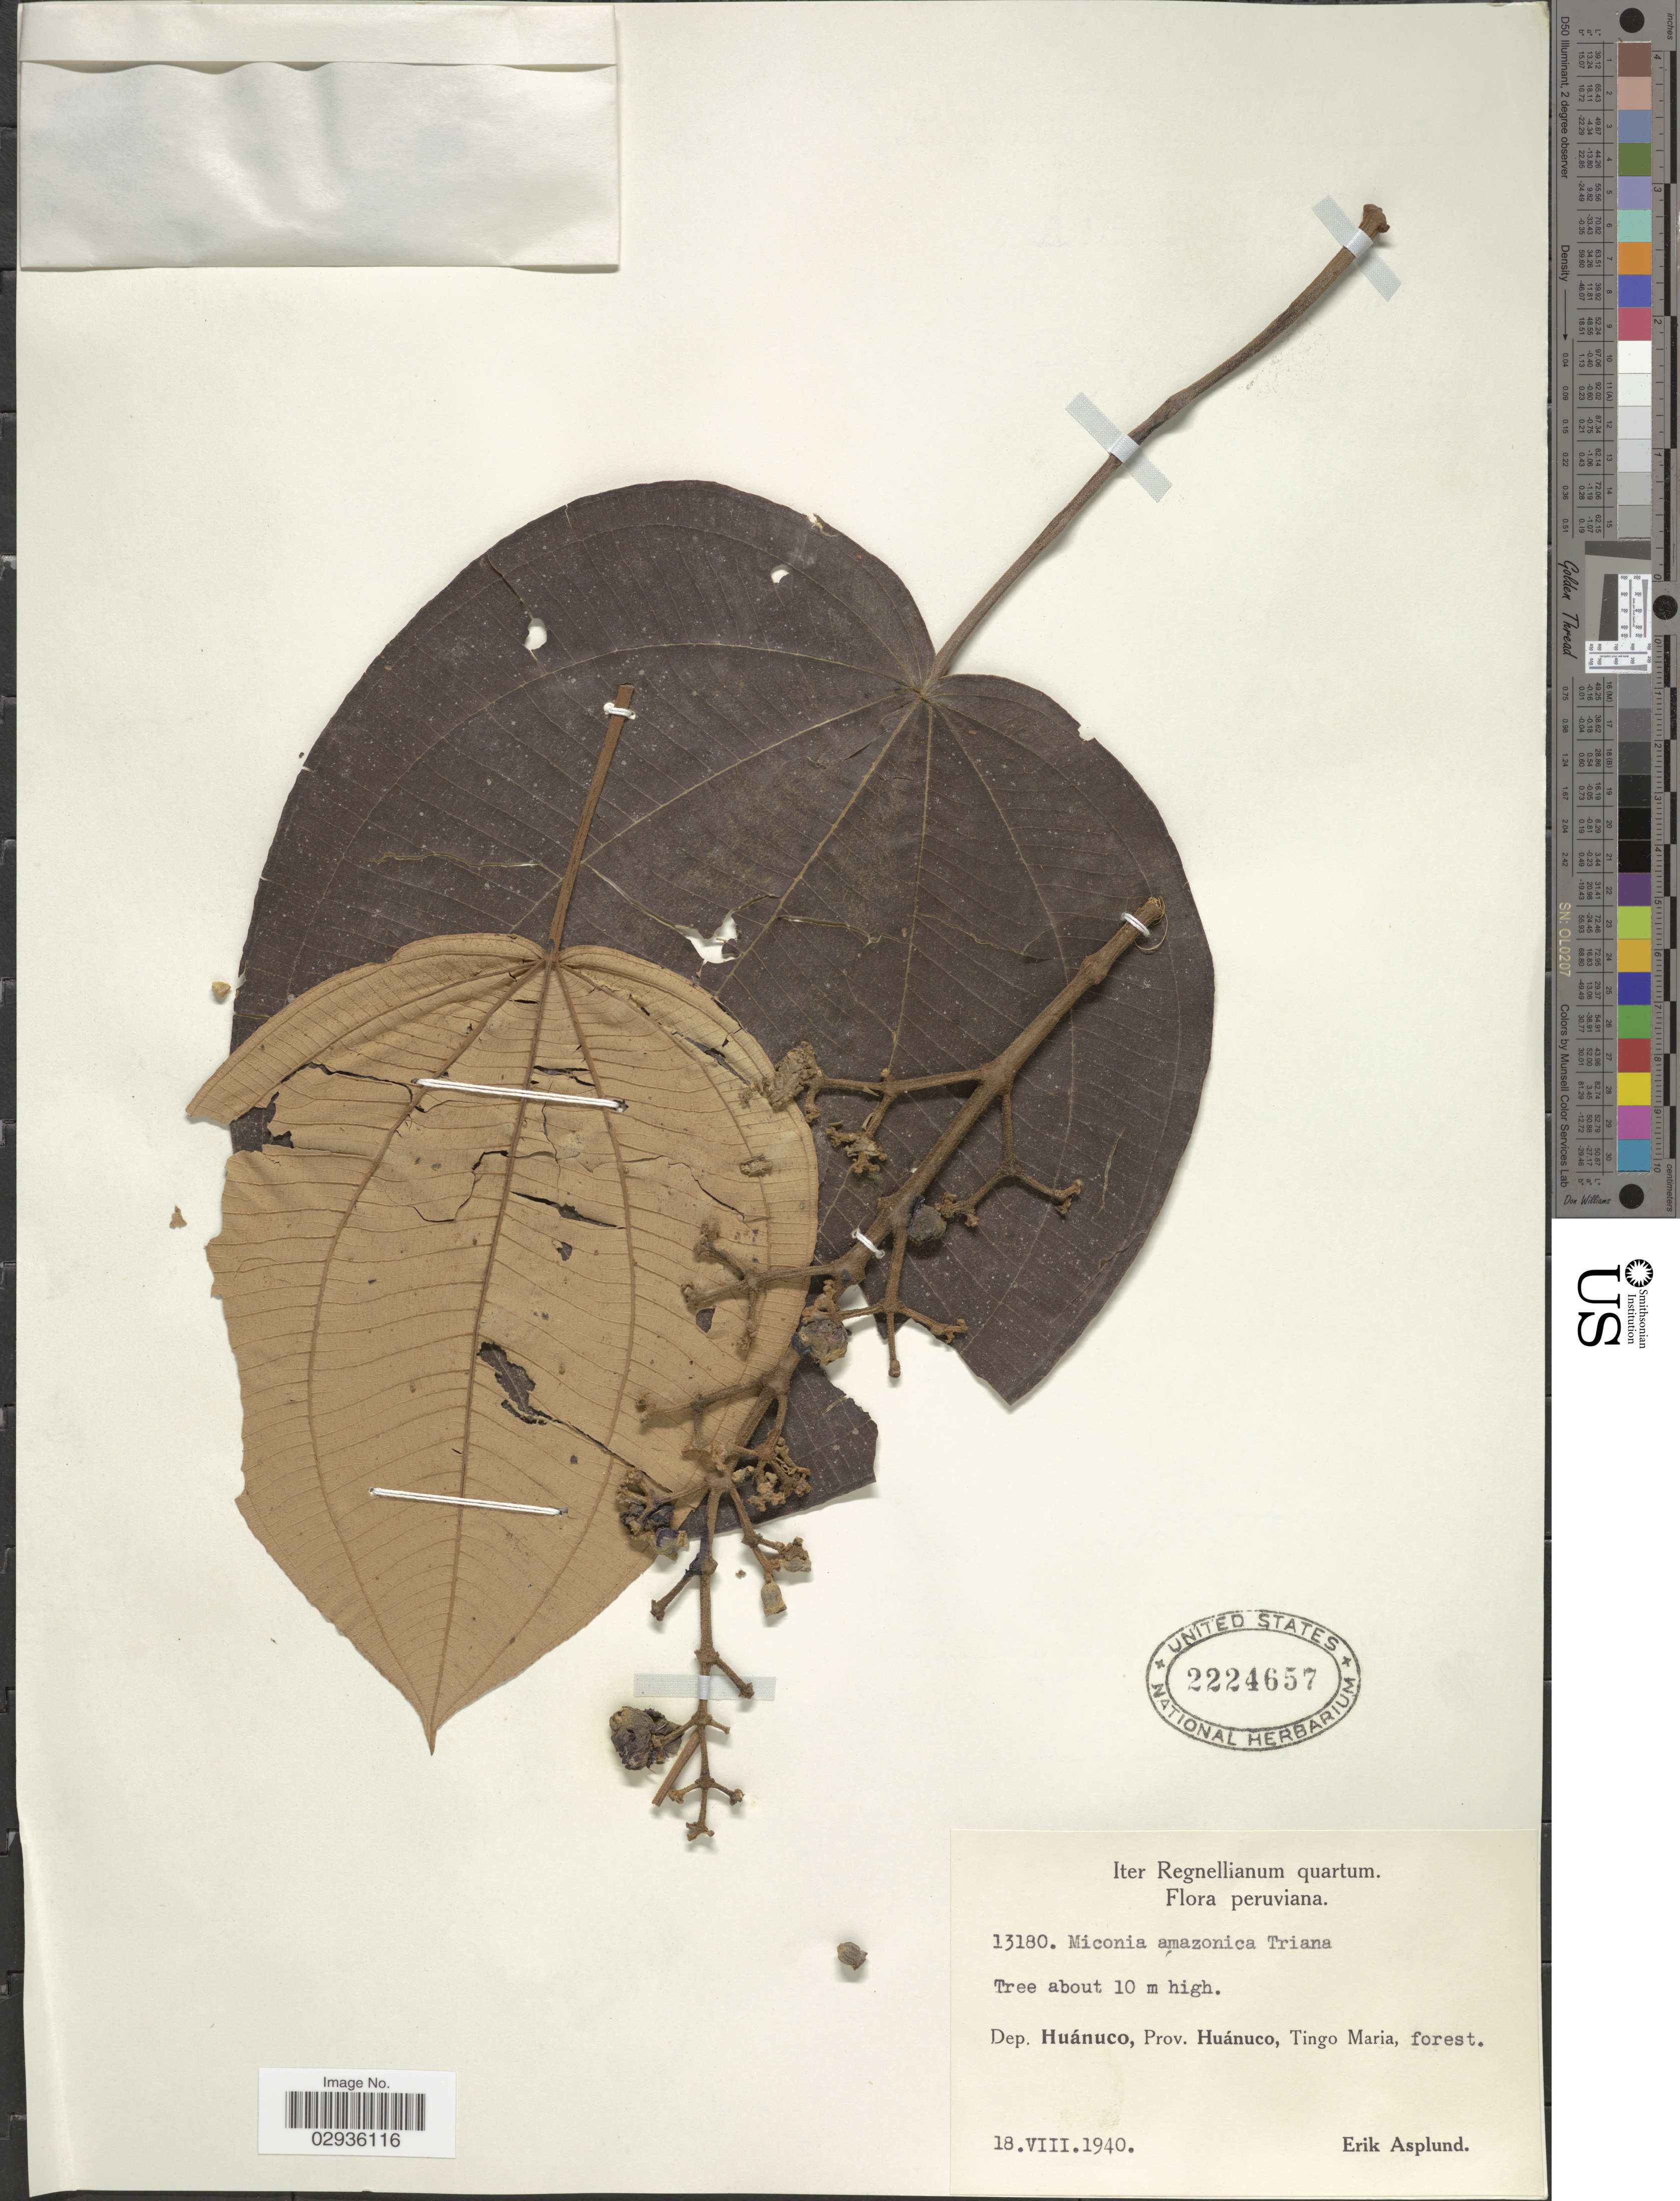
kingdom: Plantae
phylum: Tracheophyta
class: Magnoliopsida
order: Myrtales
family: Melastomataceae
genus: Miconia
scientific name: Miconia amazonica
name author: Triana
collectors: E. Asplund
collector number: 13180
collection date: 1940-08-18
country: Peru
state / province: Huánuco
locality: Dep. Huánuco, Prov. Huánuco, tingo Maria.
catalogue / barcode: US 2224657